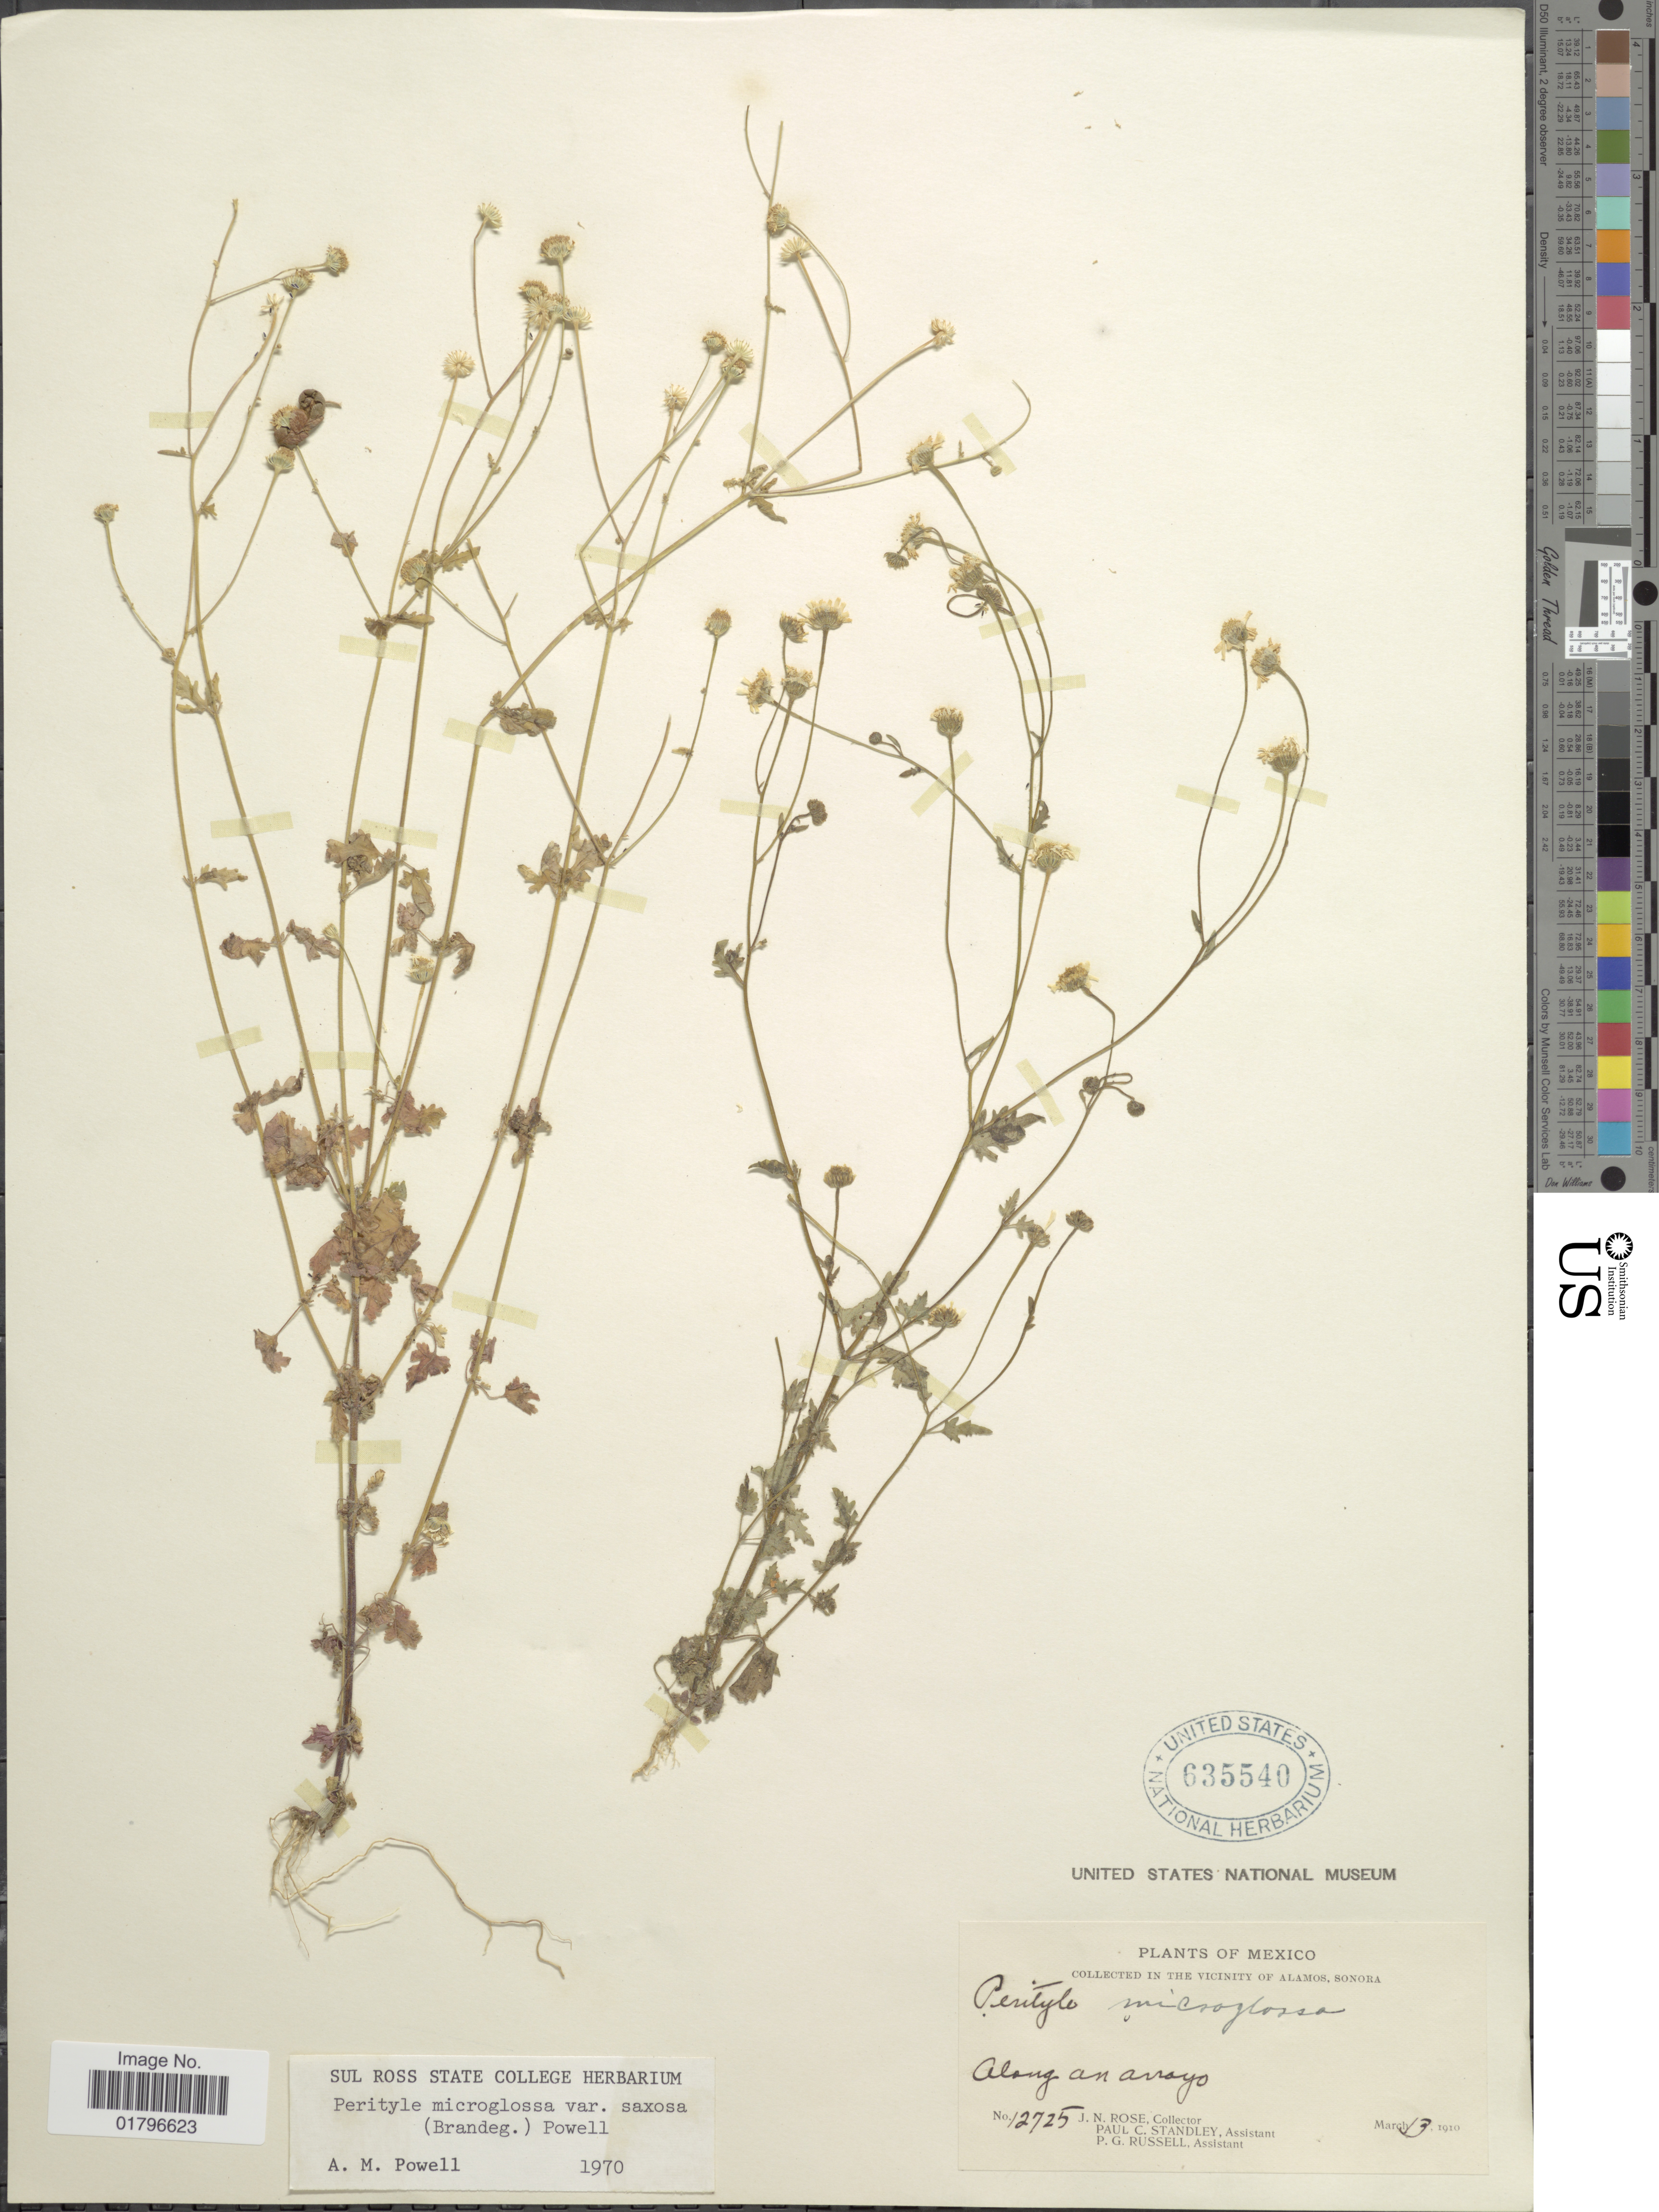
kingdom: Plantae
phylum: Tracheophyta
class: Magnoliopsida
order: Asterales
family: Asteraceae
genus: Perityle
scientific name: Perityle microglossa var. saxosa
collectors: J. N. Rose, P. C. Standley & P. G. Russell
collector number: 12725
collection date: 1910-03-13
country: Mexico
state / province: Sonora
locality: Vicinity of Alamos. Along an arroyo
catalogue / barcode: US 635540